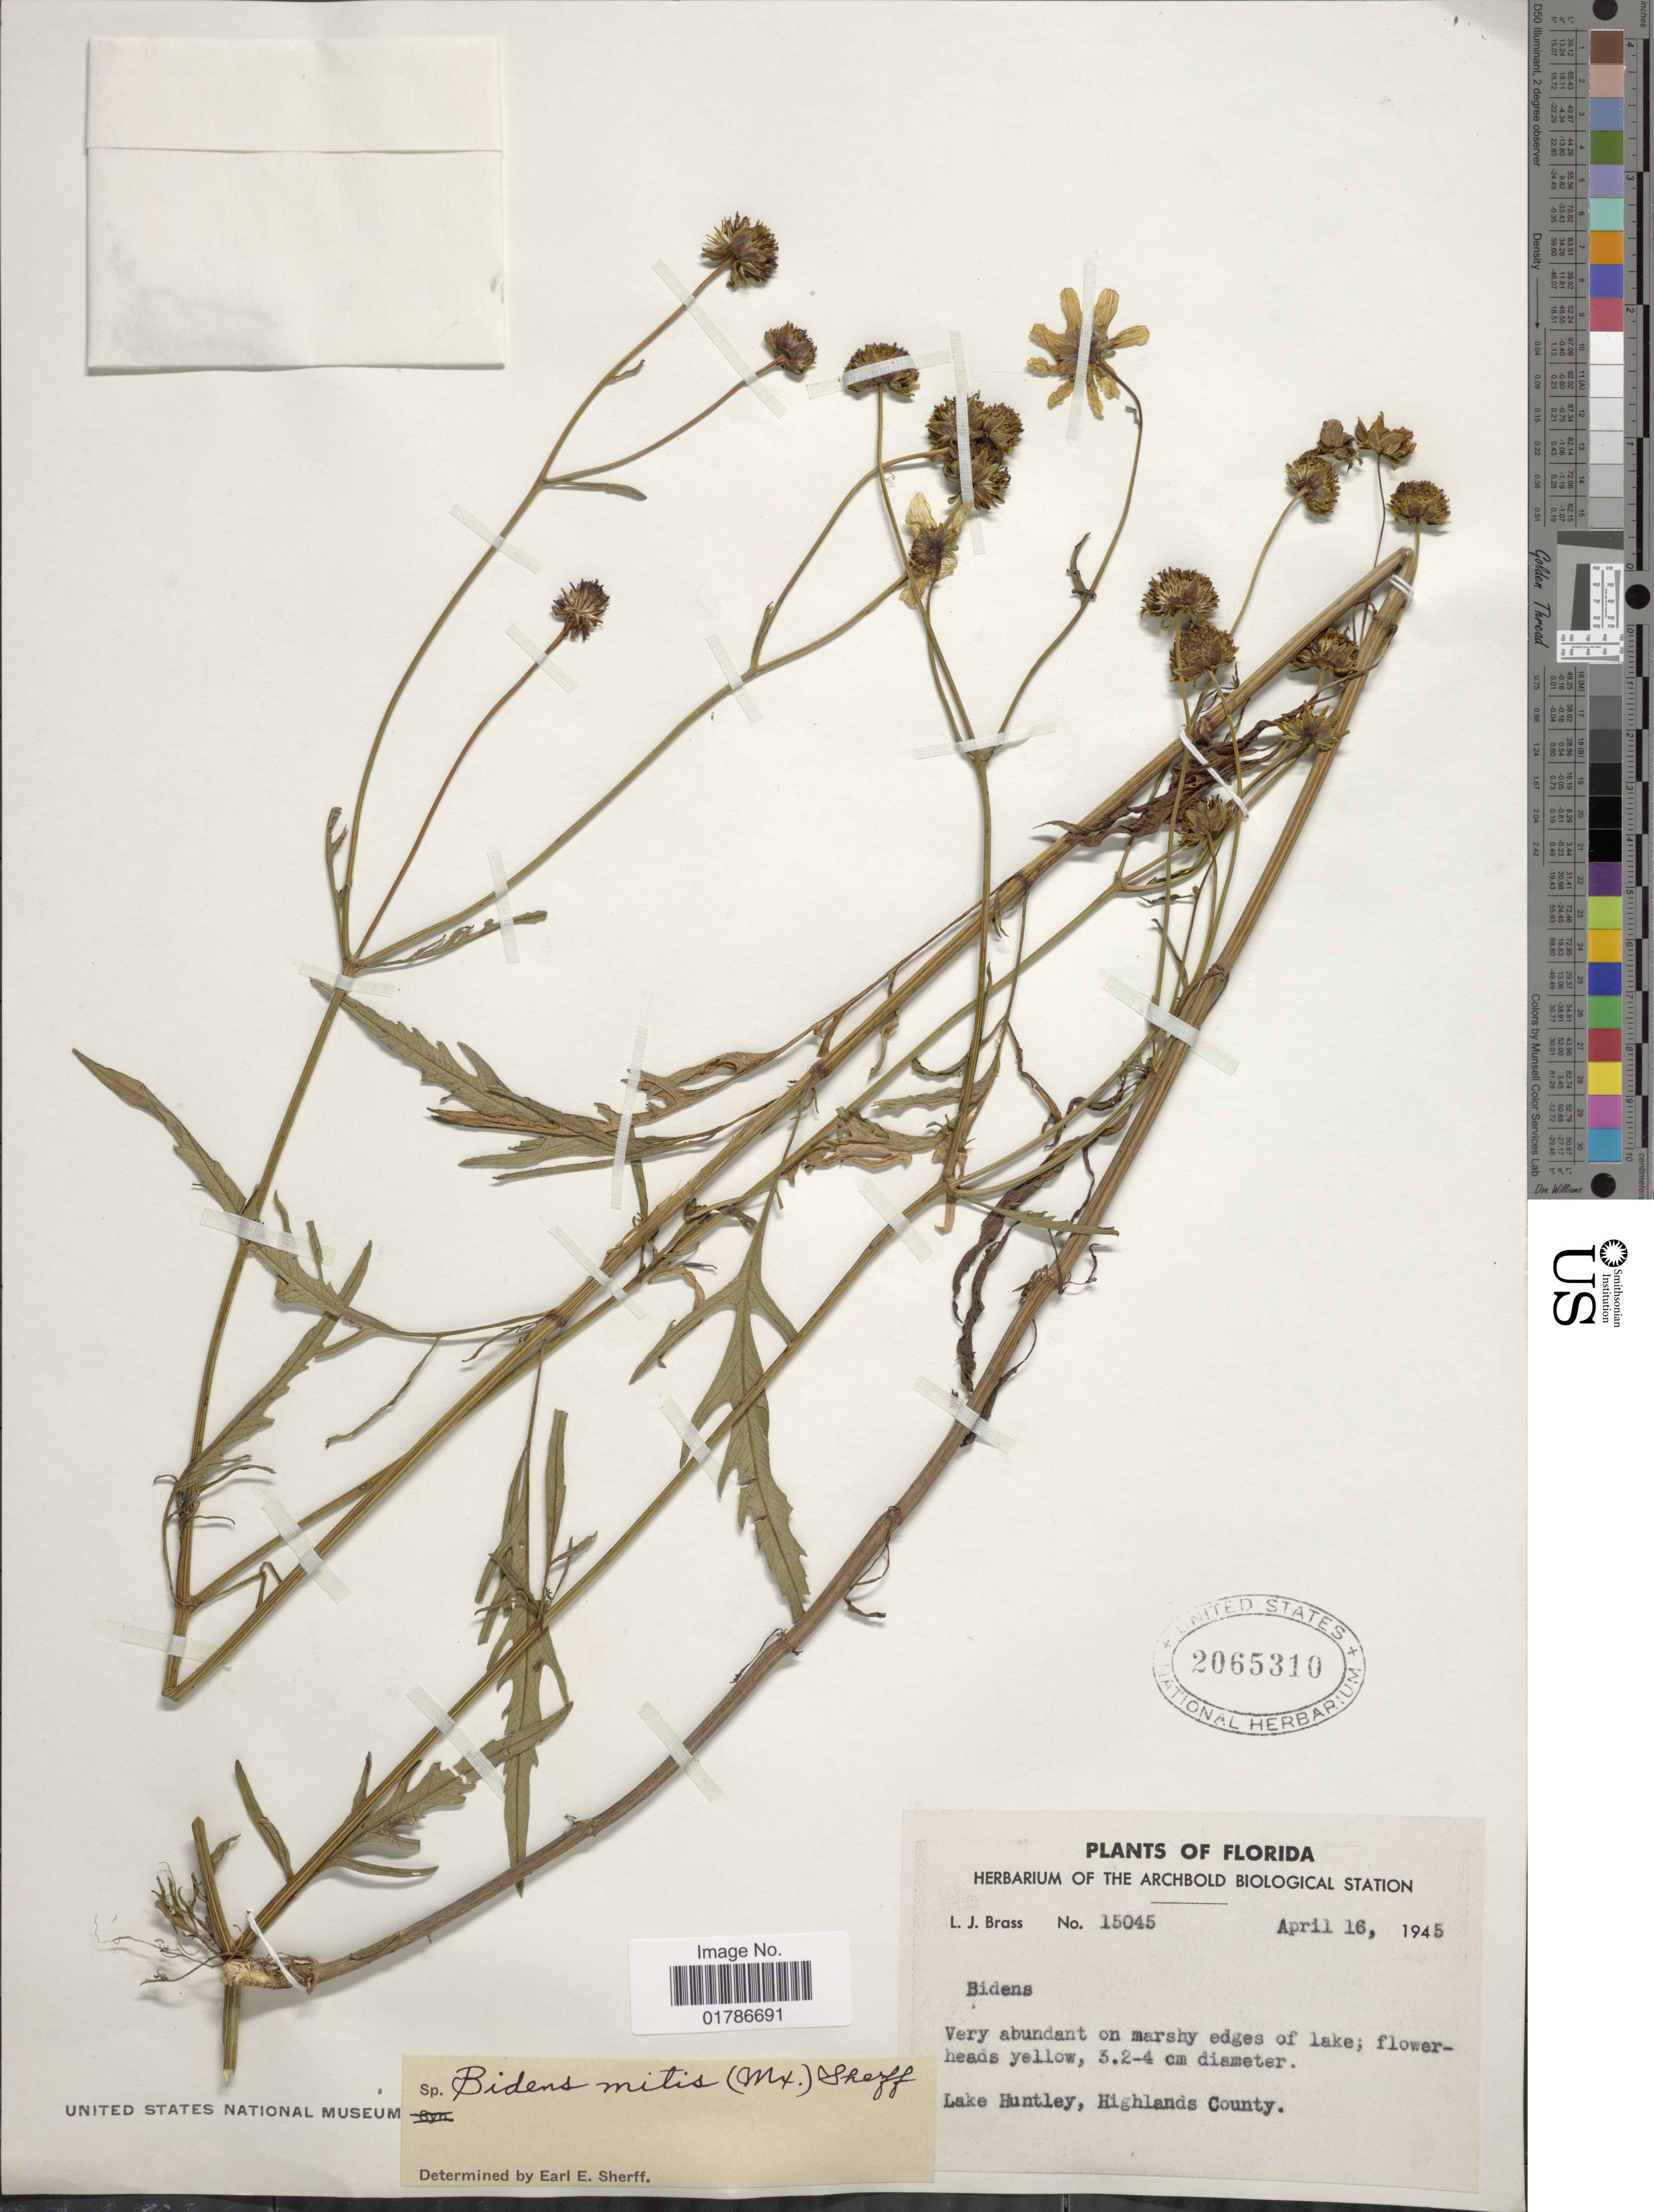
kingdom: Plantae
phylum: Tracheophyta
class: Magnoliopsida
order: Asterales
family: Asteraceae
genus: Bidens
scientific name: Bidens mitis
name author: (Michx.) Sherff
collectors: L. J. Brass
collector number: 15045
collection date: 1945-04-16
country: United States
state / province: Florida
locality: On marshy edges of lake, Lake Huntley, Highlands County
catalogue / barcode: US 2065310